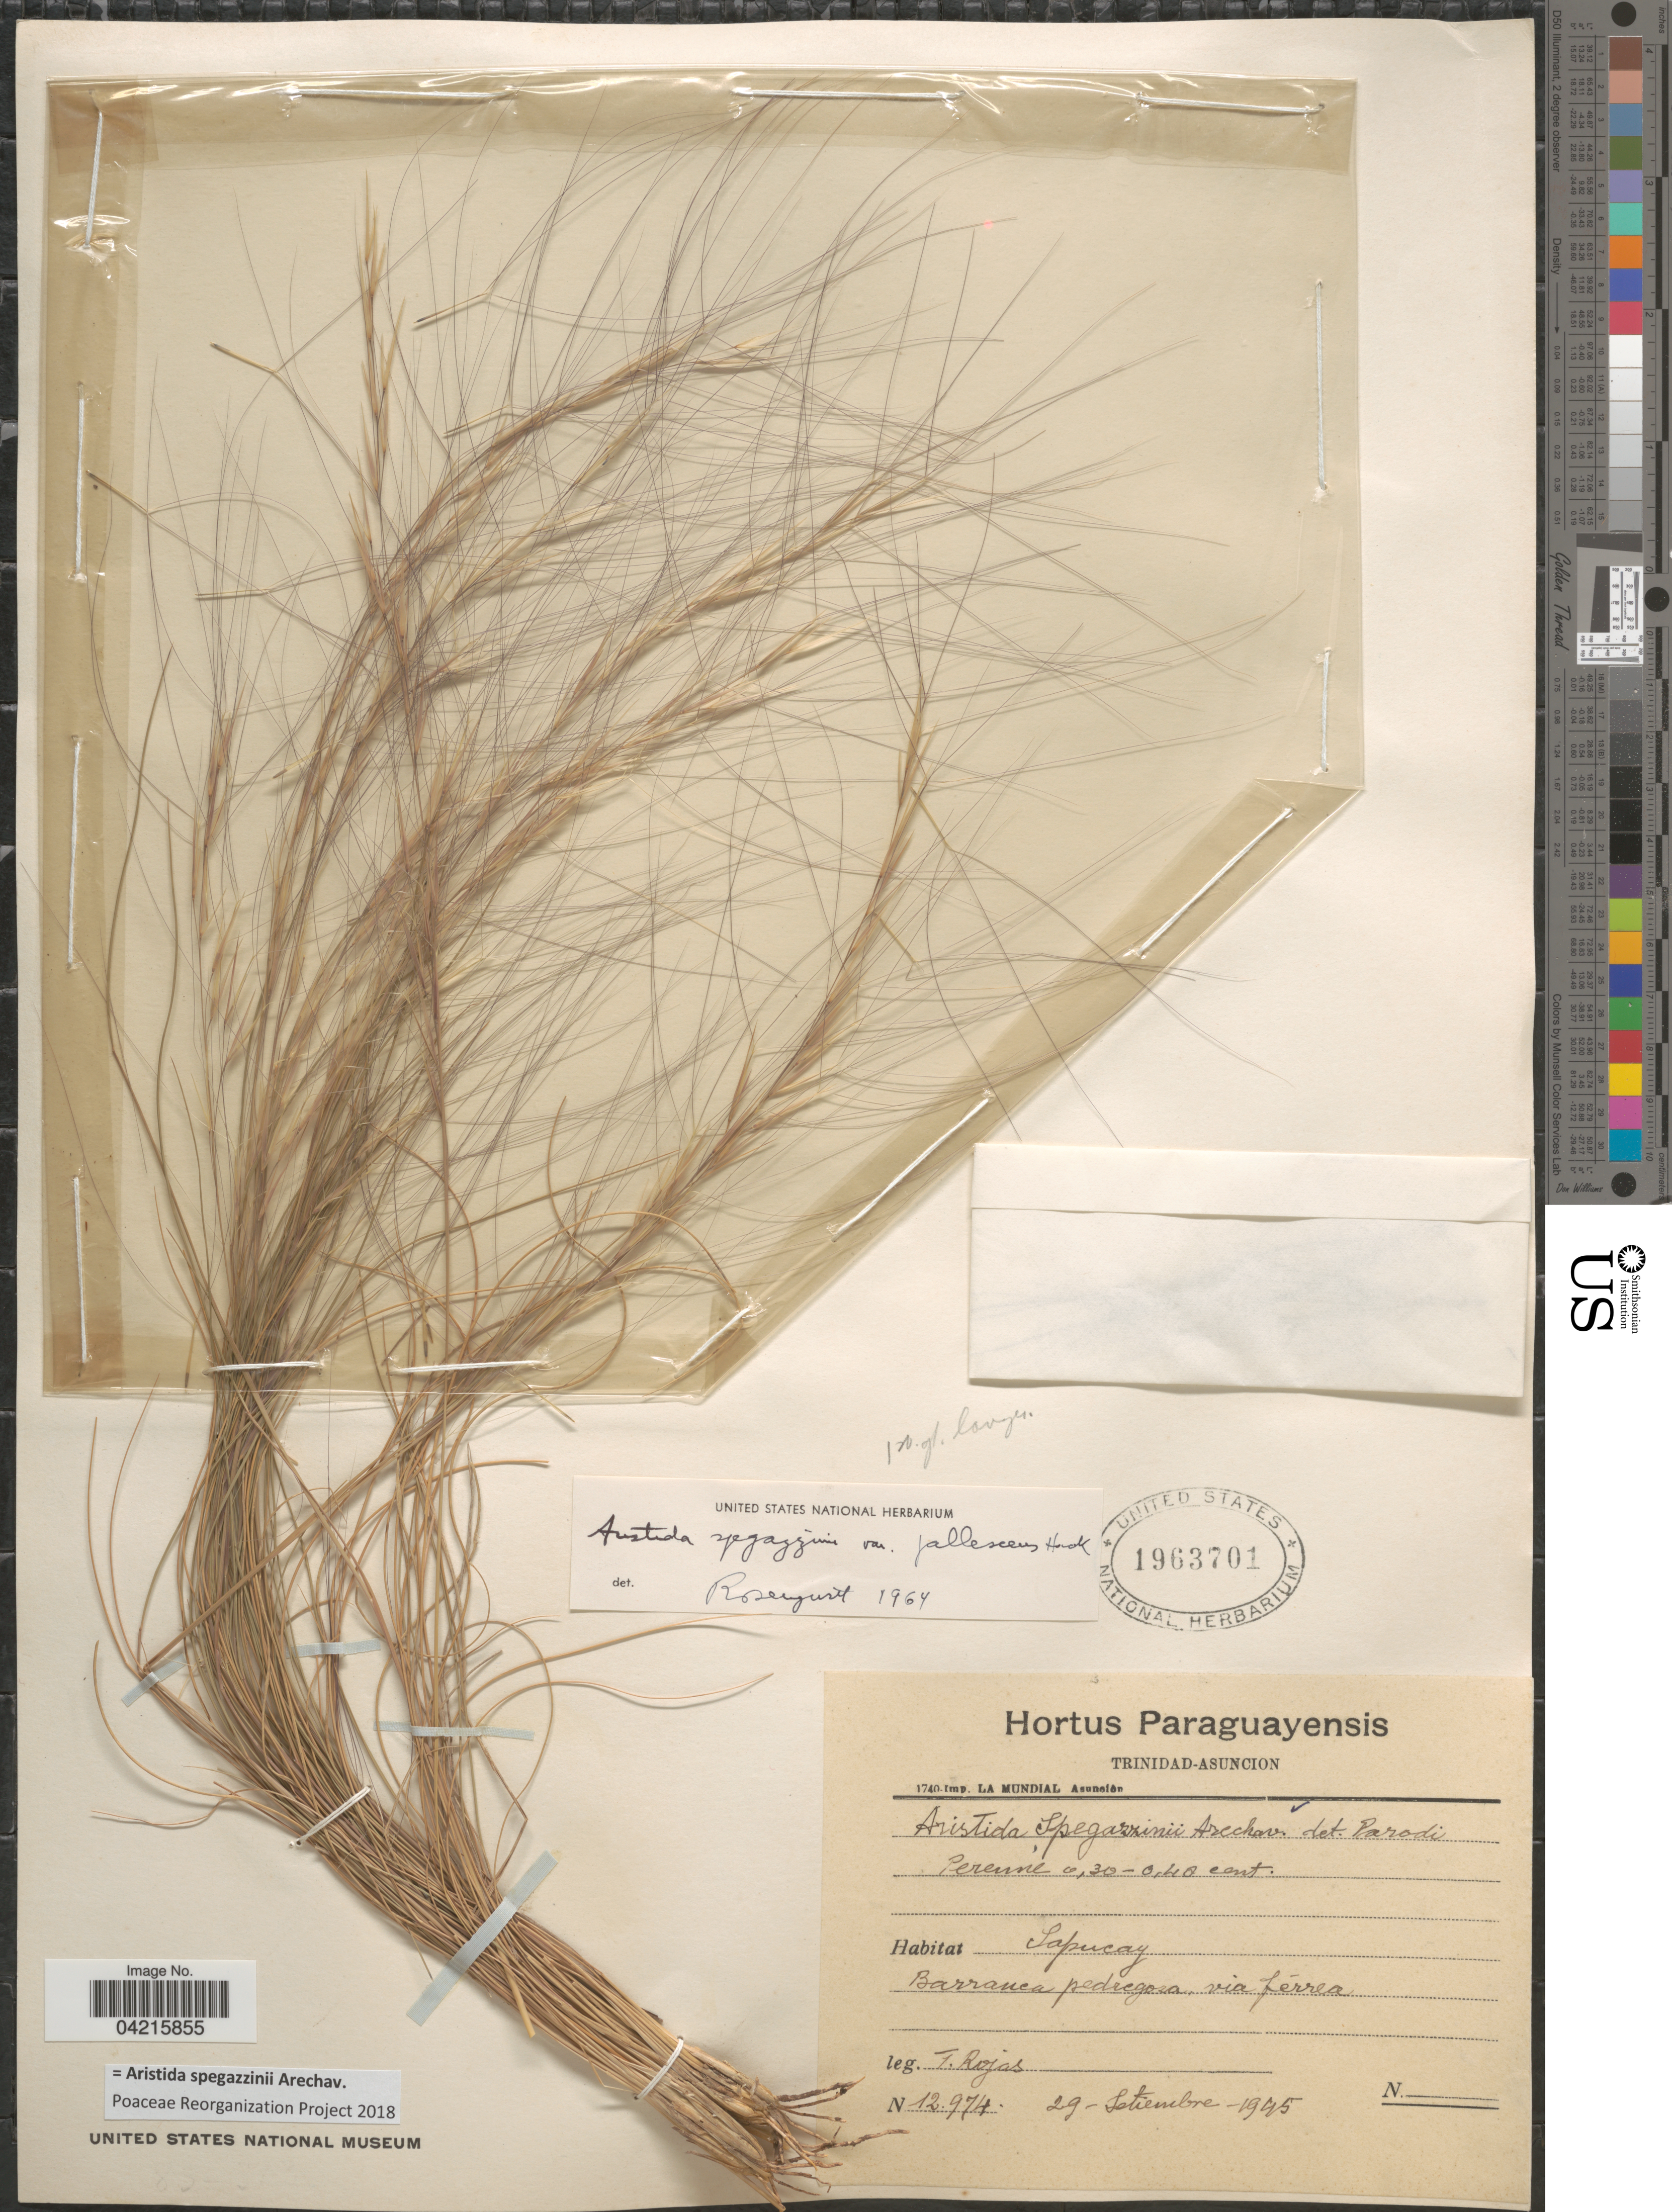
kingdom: Plantae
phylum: Tracheophyta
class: Liliopsida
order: Poales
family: Poaceae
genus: Aristida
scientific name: Aristida spegazzinii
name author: Arechav.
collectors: T. Rojas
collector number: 12974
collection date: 1945-09-29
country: Paraguay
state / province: Asuncion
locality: Sapucay. Barranca pedregosa, via férrea.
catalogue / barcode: US 1963701